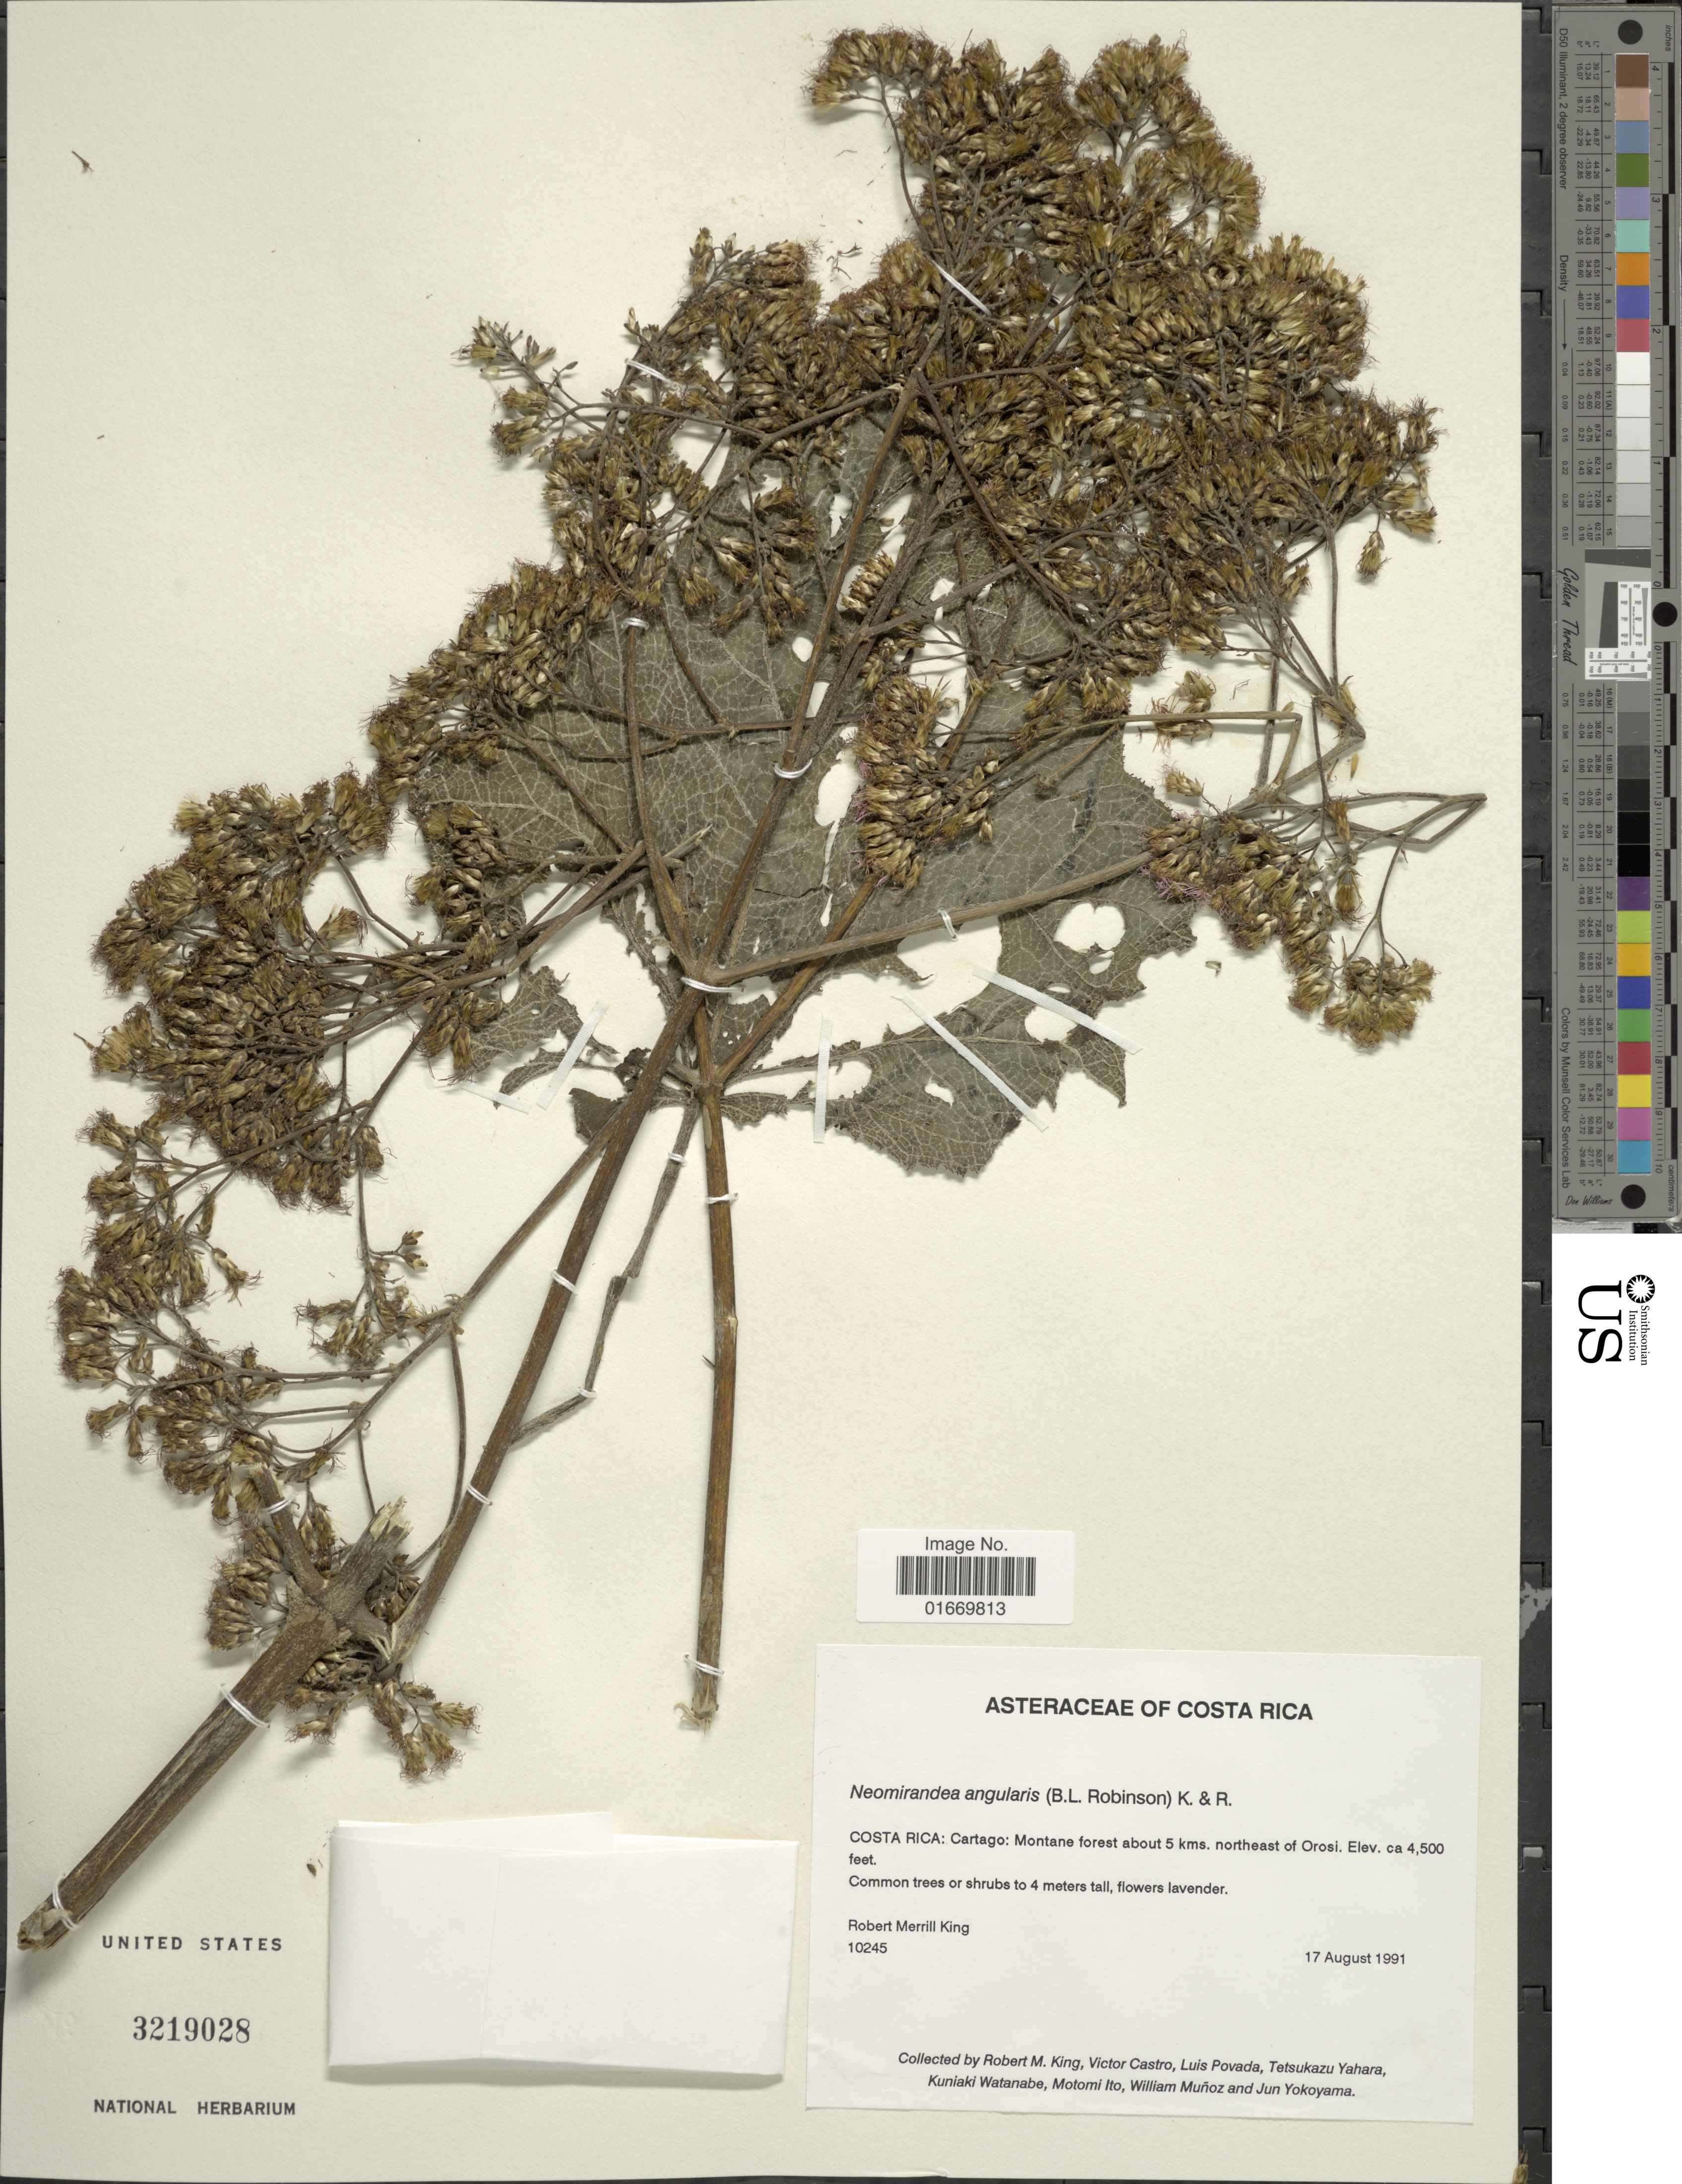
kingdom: Plantae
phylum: Tracheophyta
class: Magnoliopsida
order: Asterales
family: Asteraceae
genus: Neomirandea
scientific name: Neomirandea angularis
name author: (B.L. Rob.) R.M. King & H. Rob.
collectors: R. M. King, V. Castro, L. Povada, T. Yahara & et al.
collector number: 10245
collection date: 1991-08-17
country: Costa Rica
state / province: Cartago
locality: Montane forest about 5 kms. northeast of Orosi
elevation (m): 1372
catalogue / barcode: US 3219028